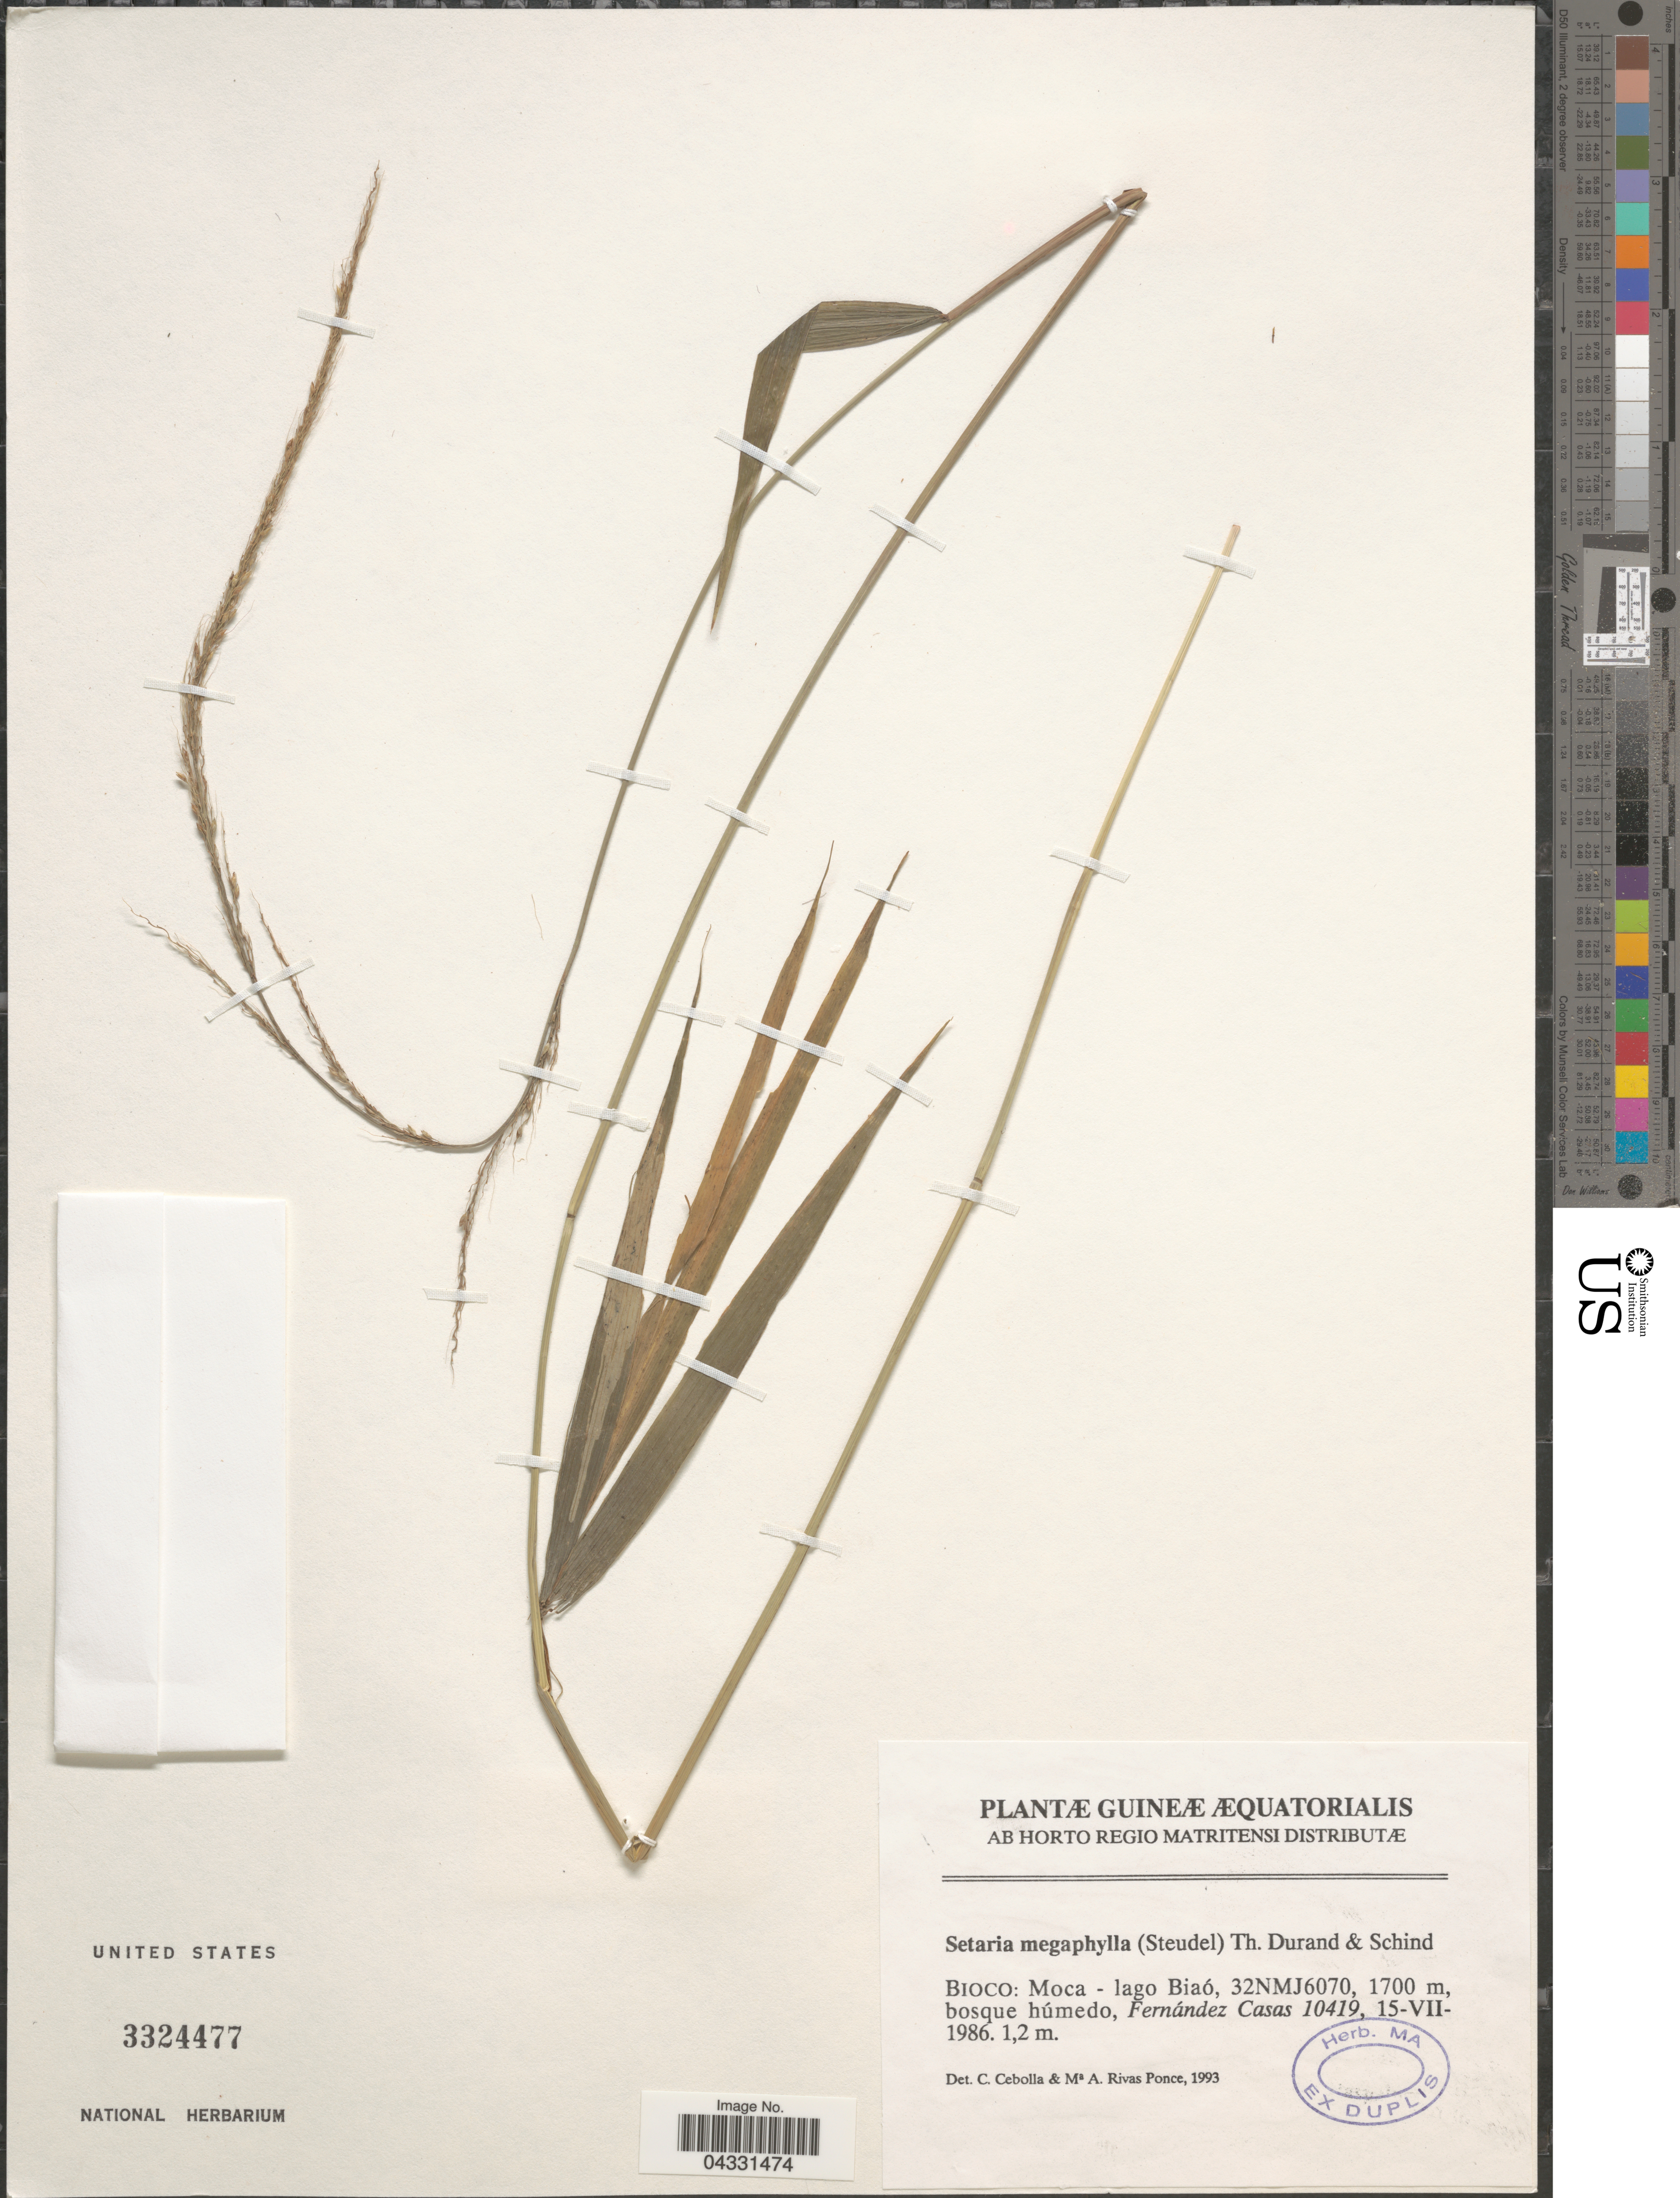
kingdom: Plantae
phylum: Tracheophyta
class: Liliopsida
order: Poales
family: Poaceae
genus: Setaria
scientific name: Setaria megaphylla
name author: (Steud.) Durieu & Schinz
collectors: F. Casas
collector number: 10419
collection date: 1986-07-15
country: Equatorial Guinea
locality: Guineæ Æquatorialis. Bioco: Moca - lago Biaó, 32NMJ6070.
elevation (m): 1700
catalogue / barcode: US 3324477